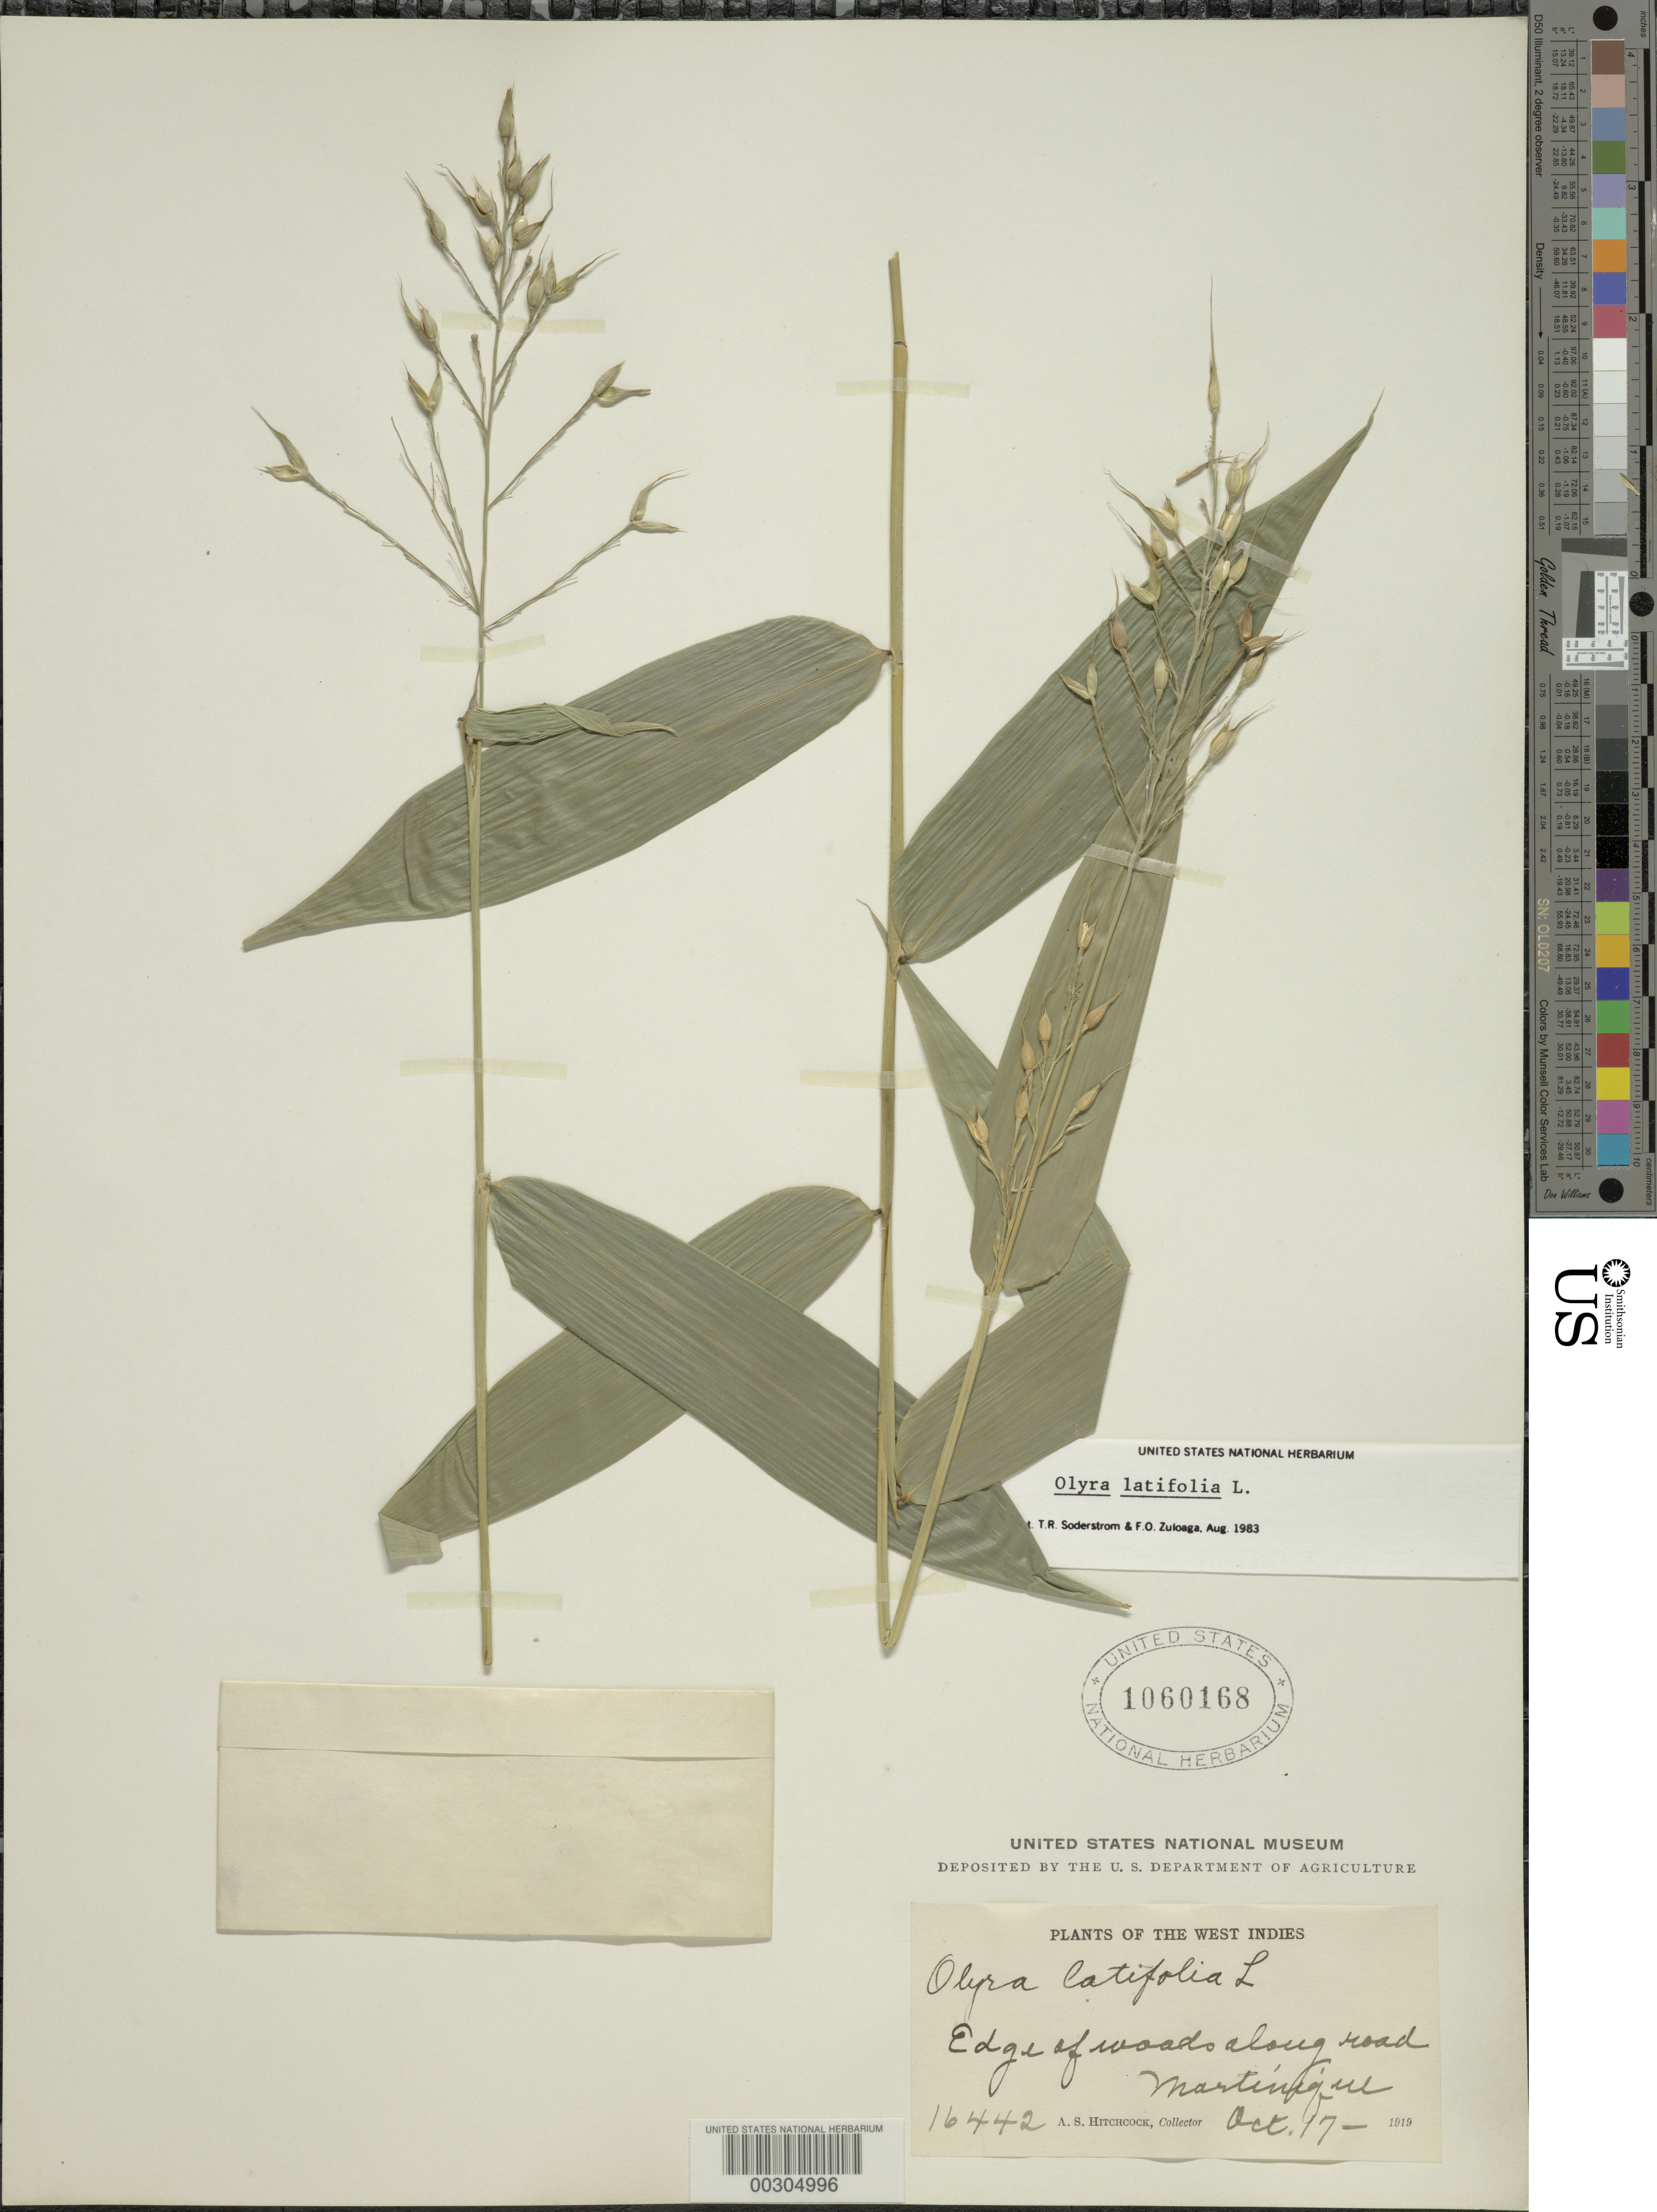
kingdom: Plantae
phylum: Tracheophyta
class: Liliopsida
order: Poales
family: Poaceae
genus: Olyra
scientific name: Olyra latifolia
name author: L.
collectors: A. S. Hitchcock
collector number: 16442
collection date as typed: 17 Oct 1919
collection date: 1919-10-17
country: Martinique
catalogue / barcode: US 1060168